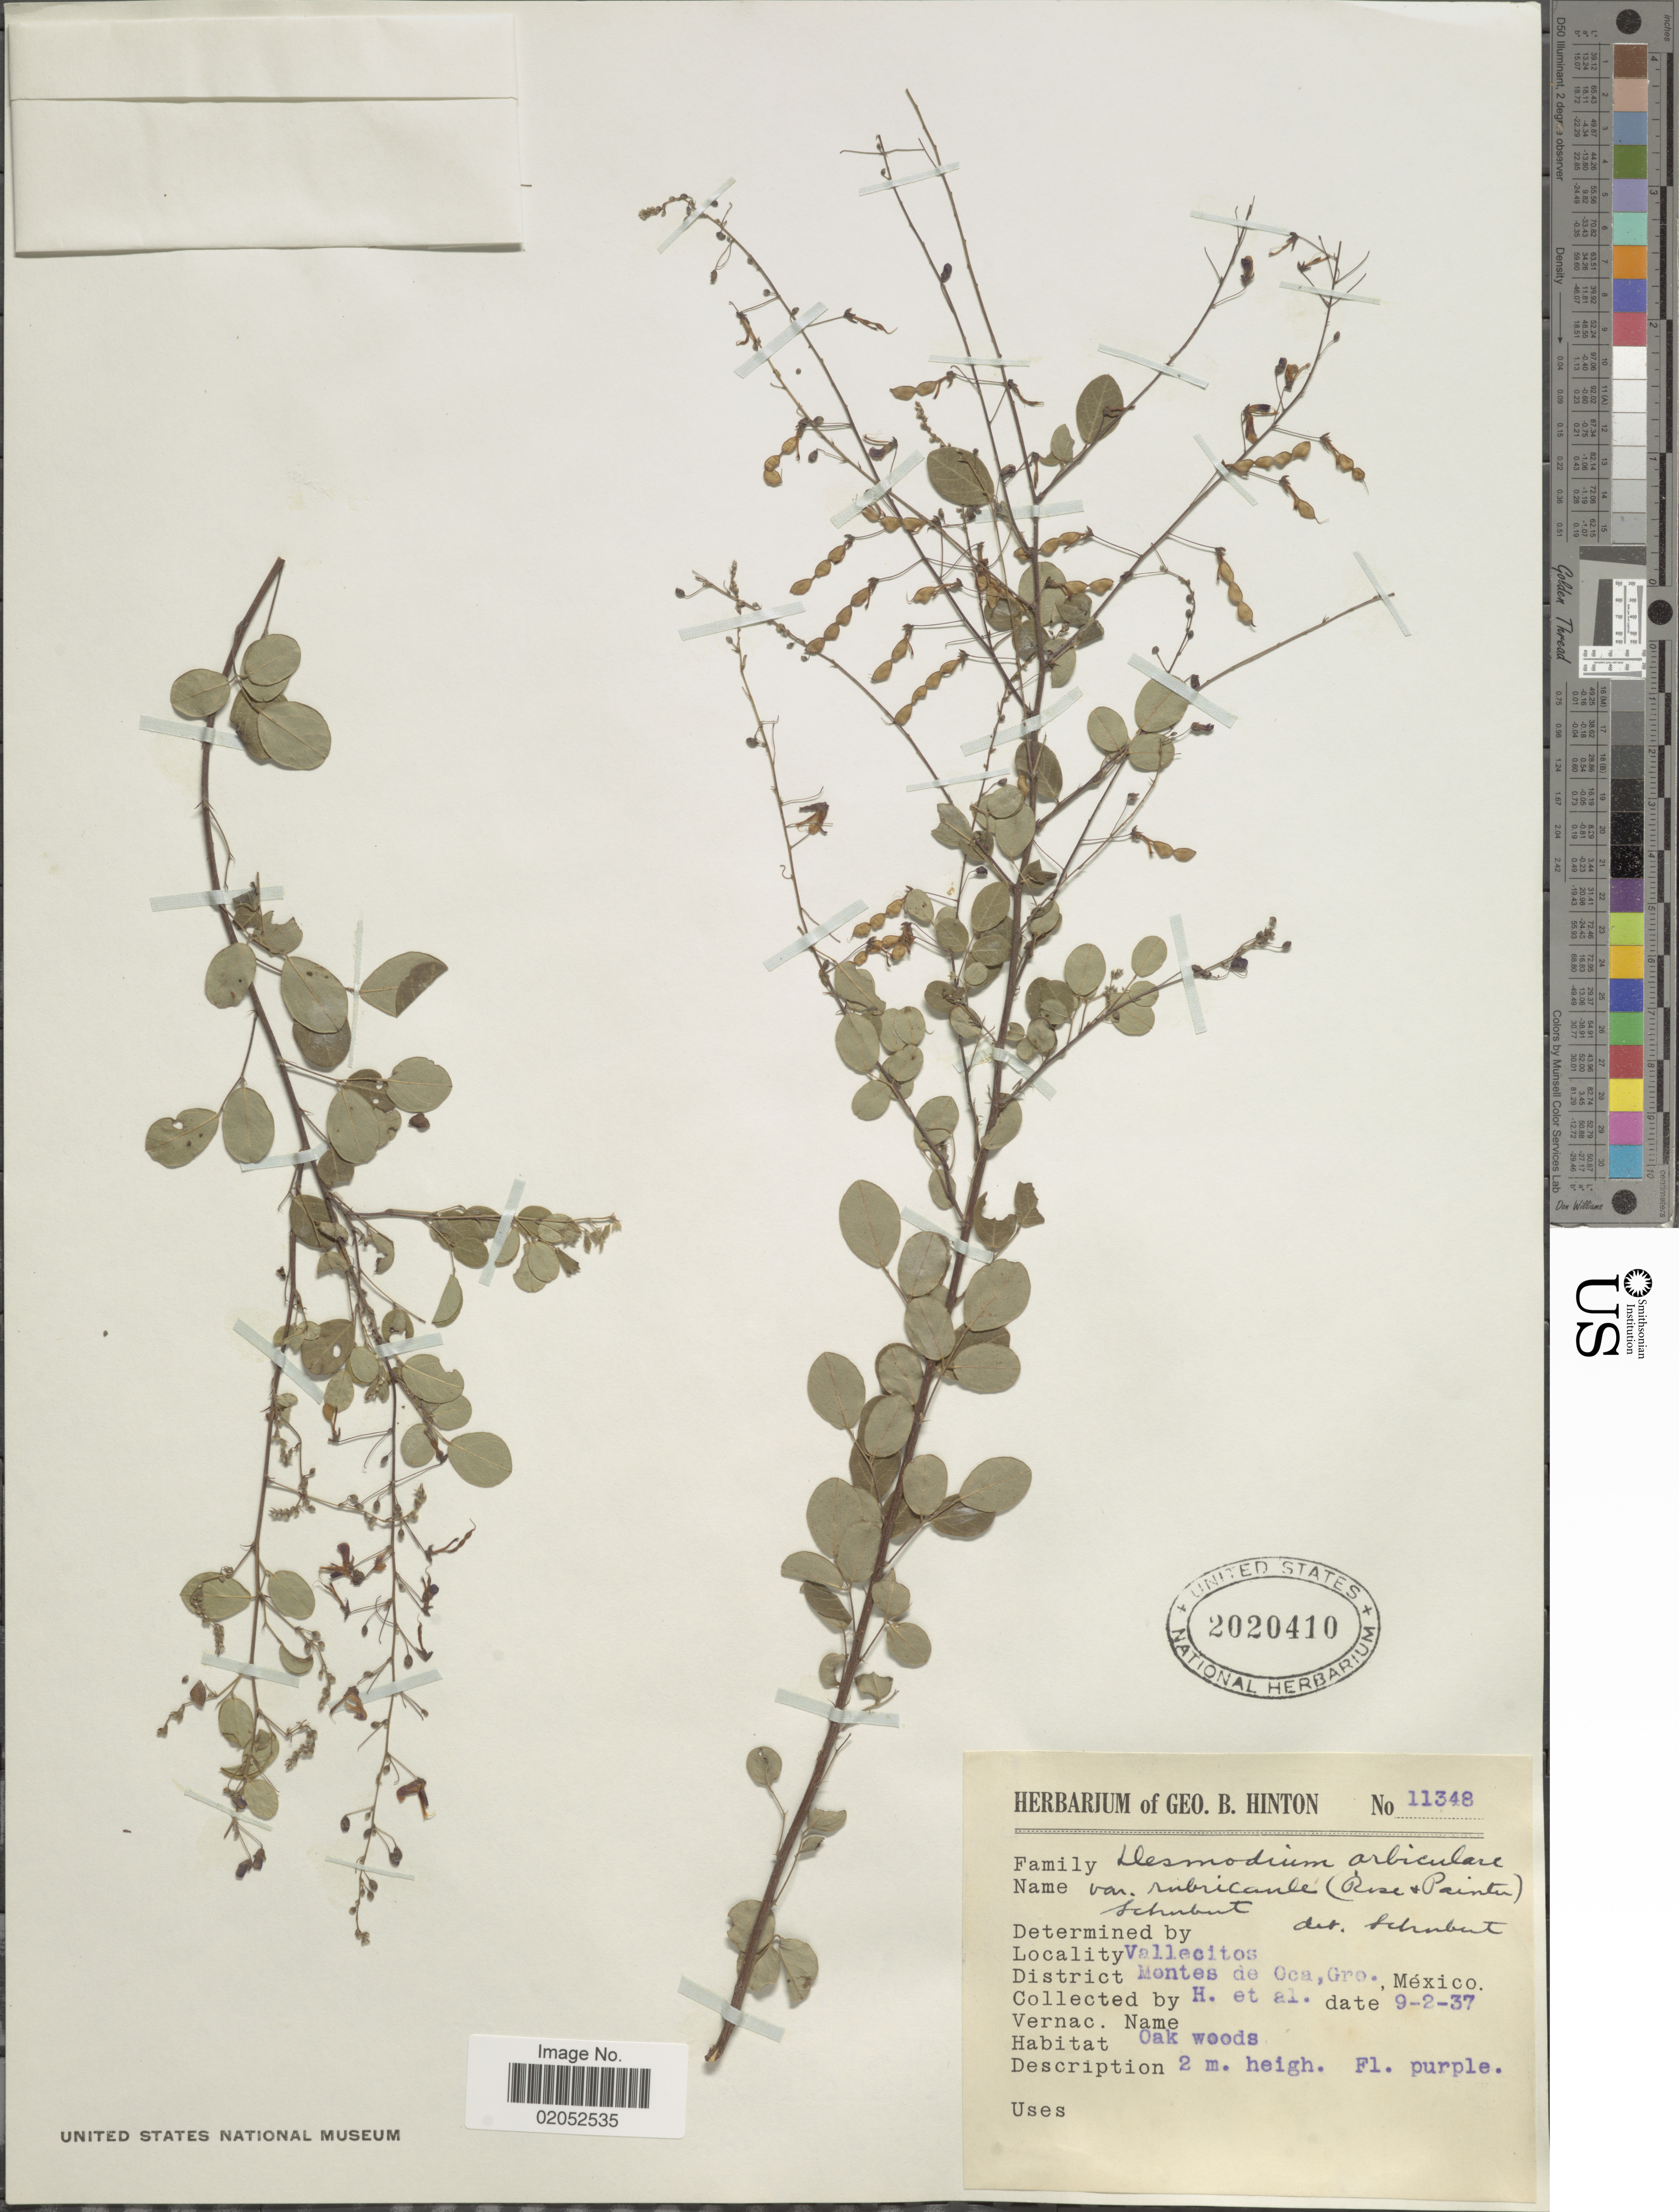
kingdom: Plantae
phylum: Tracheophyta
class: Magnoliopsida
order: Fabales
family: Fabaceae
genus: Desmodium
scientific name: Desmodium orbiculare var. rubricaule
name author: Schltdl.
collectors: G. B. Hinton & et al.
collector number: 11348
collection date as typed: Transcribed d/m/y: 2/9/37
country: Mexico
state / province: Guerrero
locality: Vallecitos, Montes de Oca, Gro. Mexico.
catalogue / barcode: US 5020410